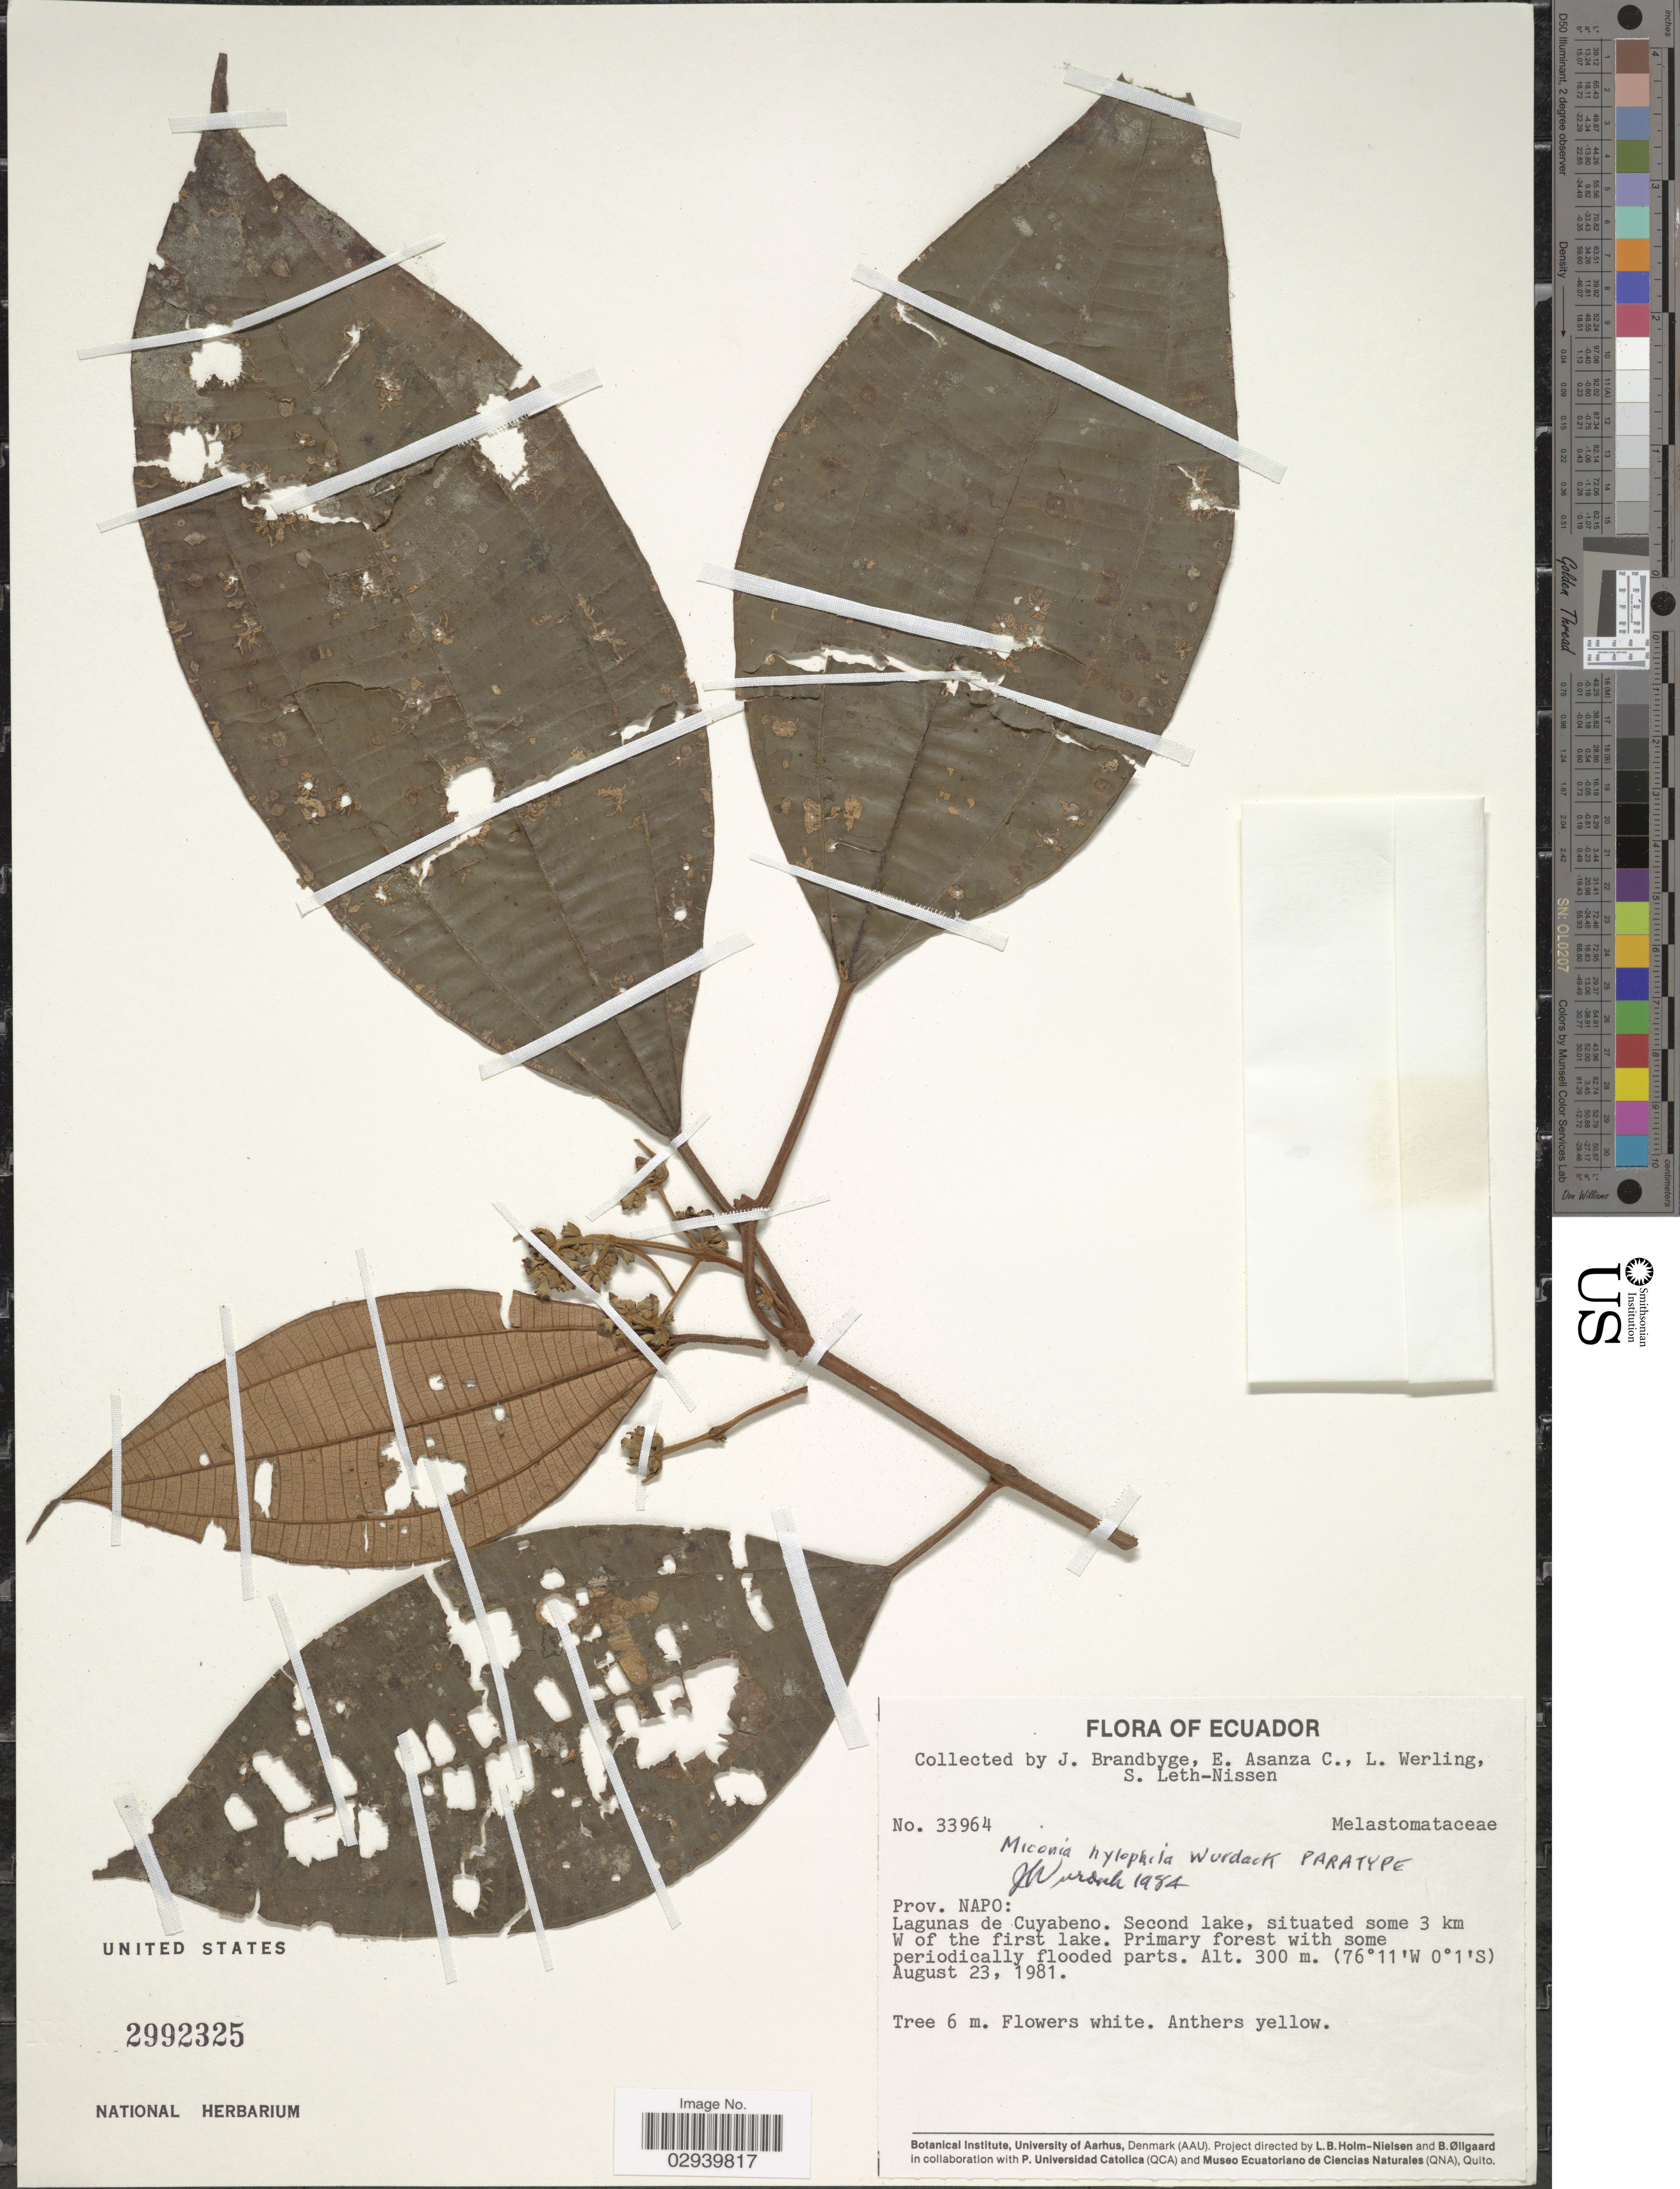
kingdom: Plantae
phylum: Tracheophyta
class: Magnoliopsida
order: Myrtales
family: Melastomataceae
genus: Miconia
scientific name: Miconia hylophila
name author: Wurdack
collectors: J. Brandbyge, E. Asanza C., L. Werling & S. Leth-Nissen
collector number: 33964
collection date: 1981-08-23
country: Ecuador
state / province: Napo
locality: Prov. Napo: Lagunas de Cuyabeno. Secon lake, situated some 3 km W of the first lake.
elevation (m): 300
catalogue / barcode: US 2992325